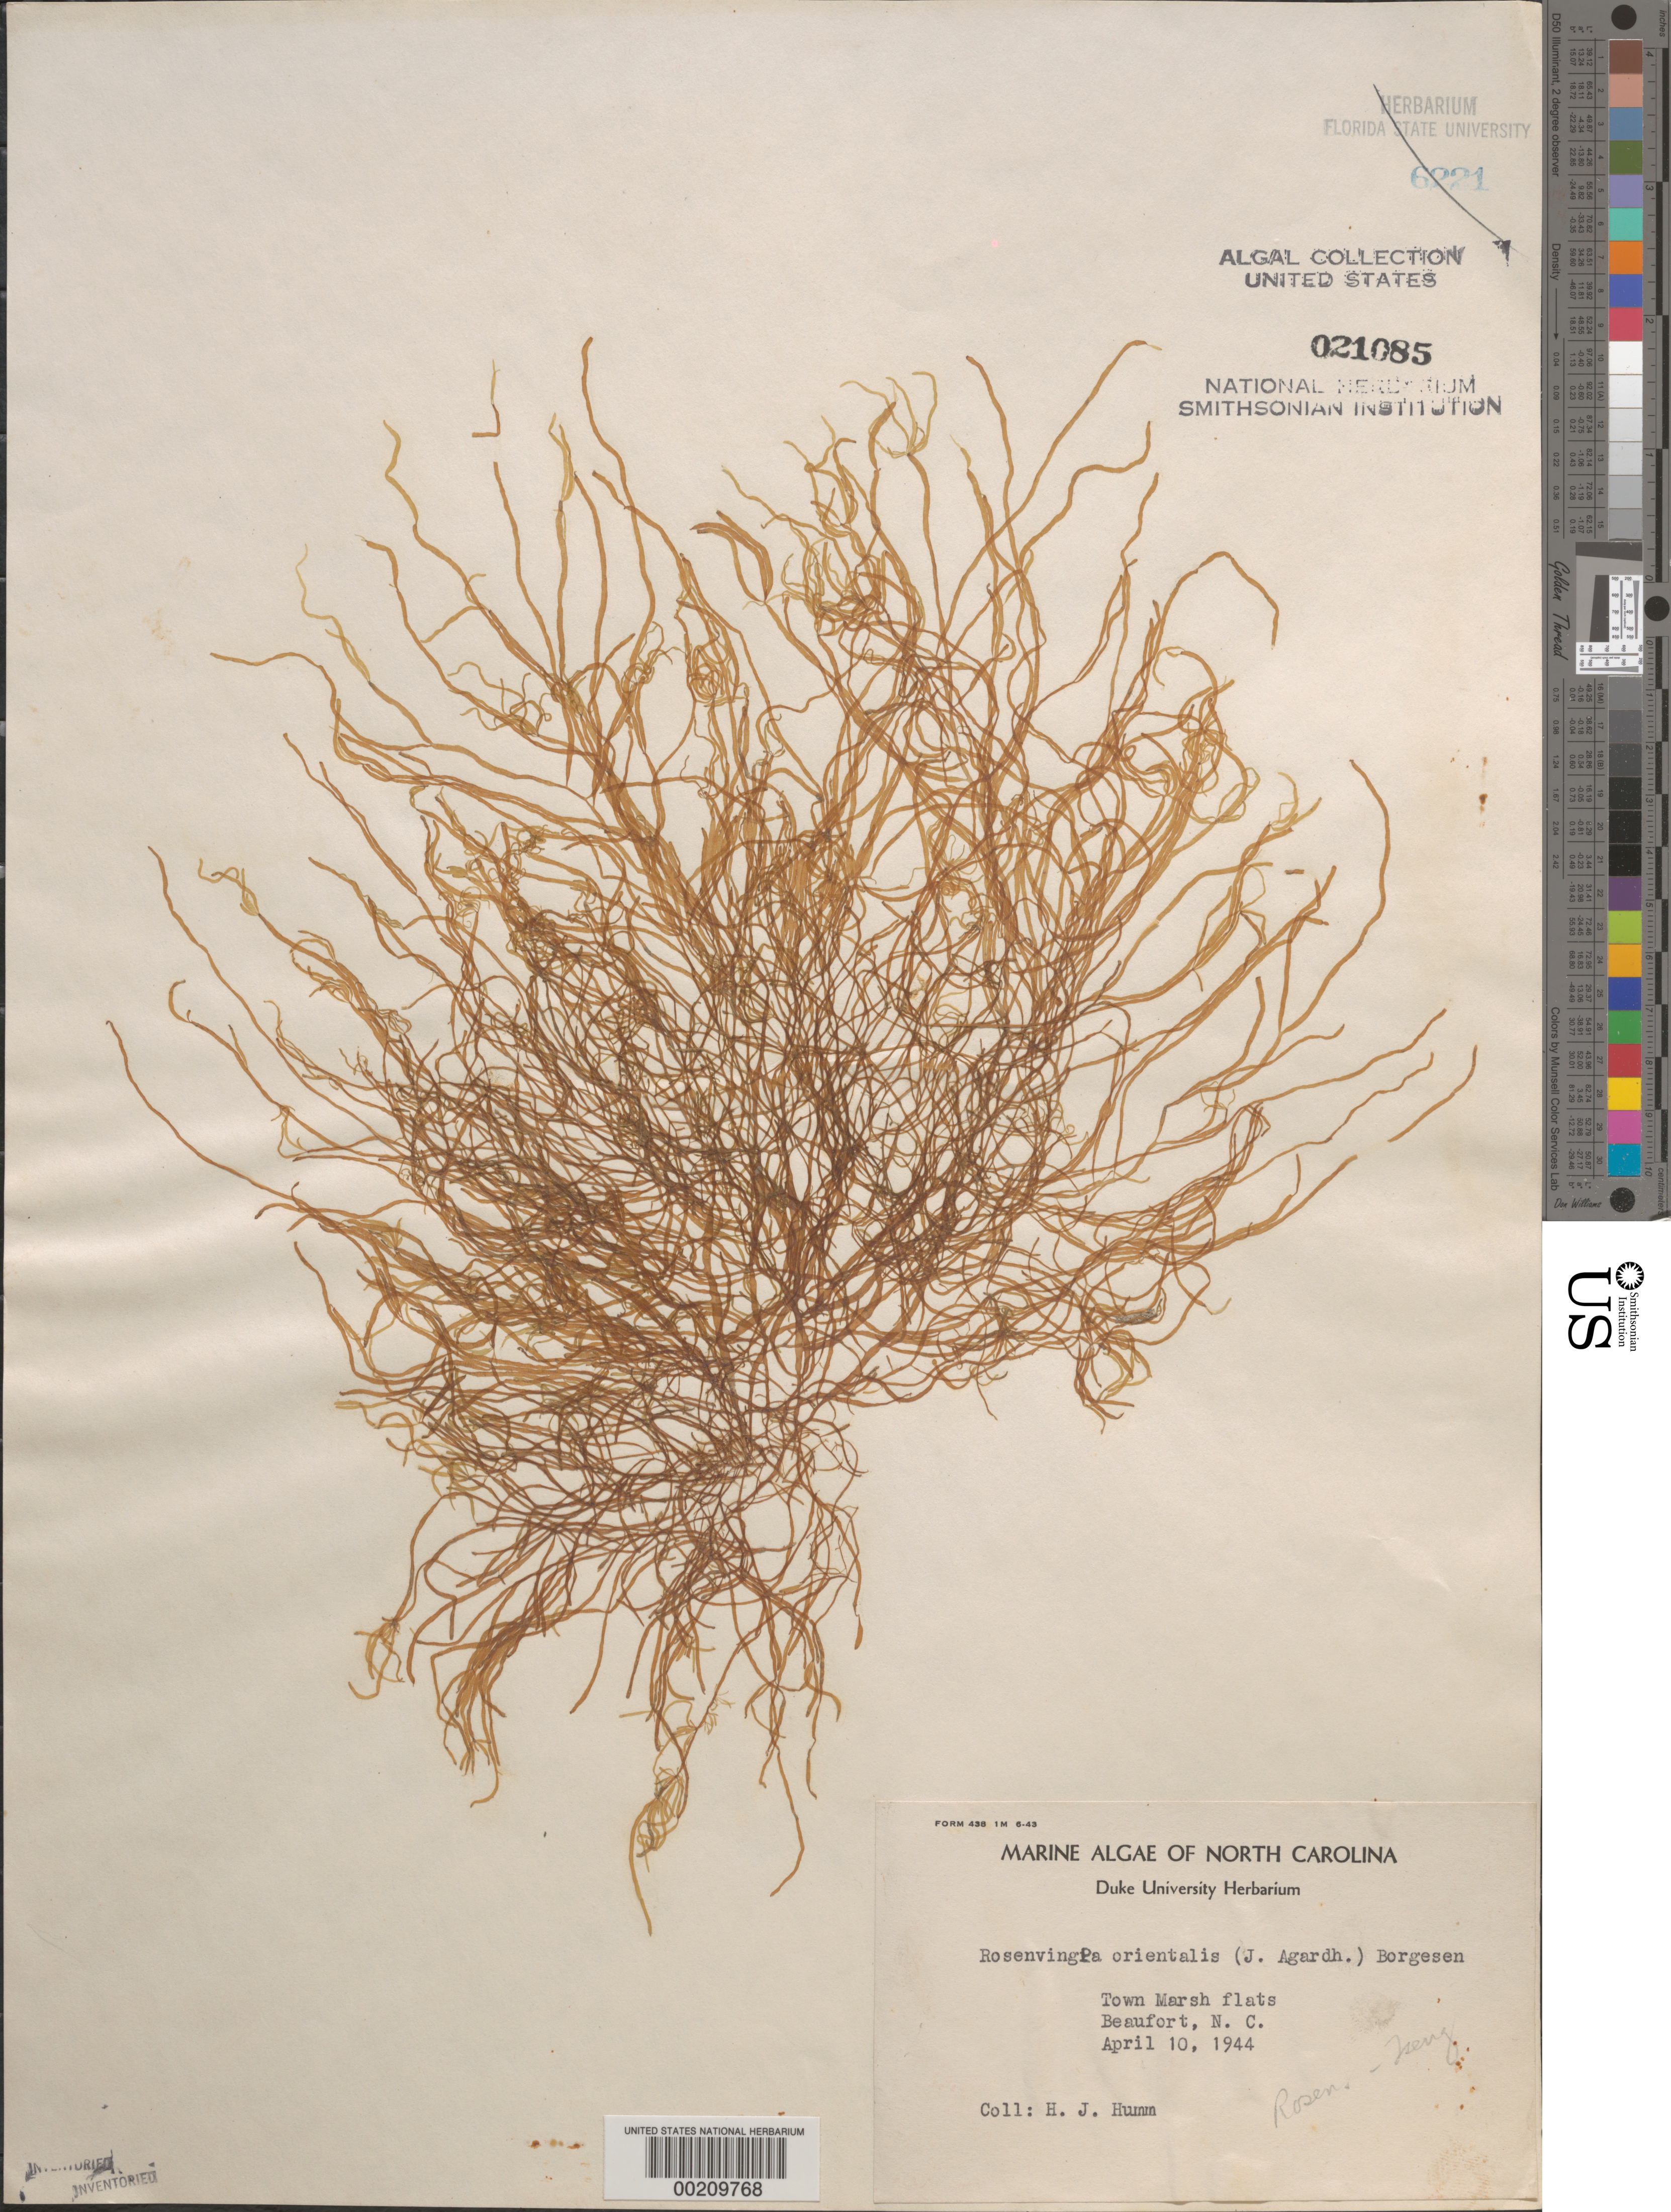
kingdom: Chromista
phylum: Ochrophyta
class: Phaeophyceae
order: Scytosiphonales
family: Scytosiphonaceae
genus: Rosenvingea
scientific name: Rosenvingea orientalis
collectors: H. J. Humm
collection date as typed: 10 Apr 1944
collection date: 1944-04-10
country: United States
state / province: North Carolina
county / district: Carteret County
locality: Beaufort, town marsh flats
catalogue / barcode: US 21085